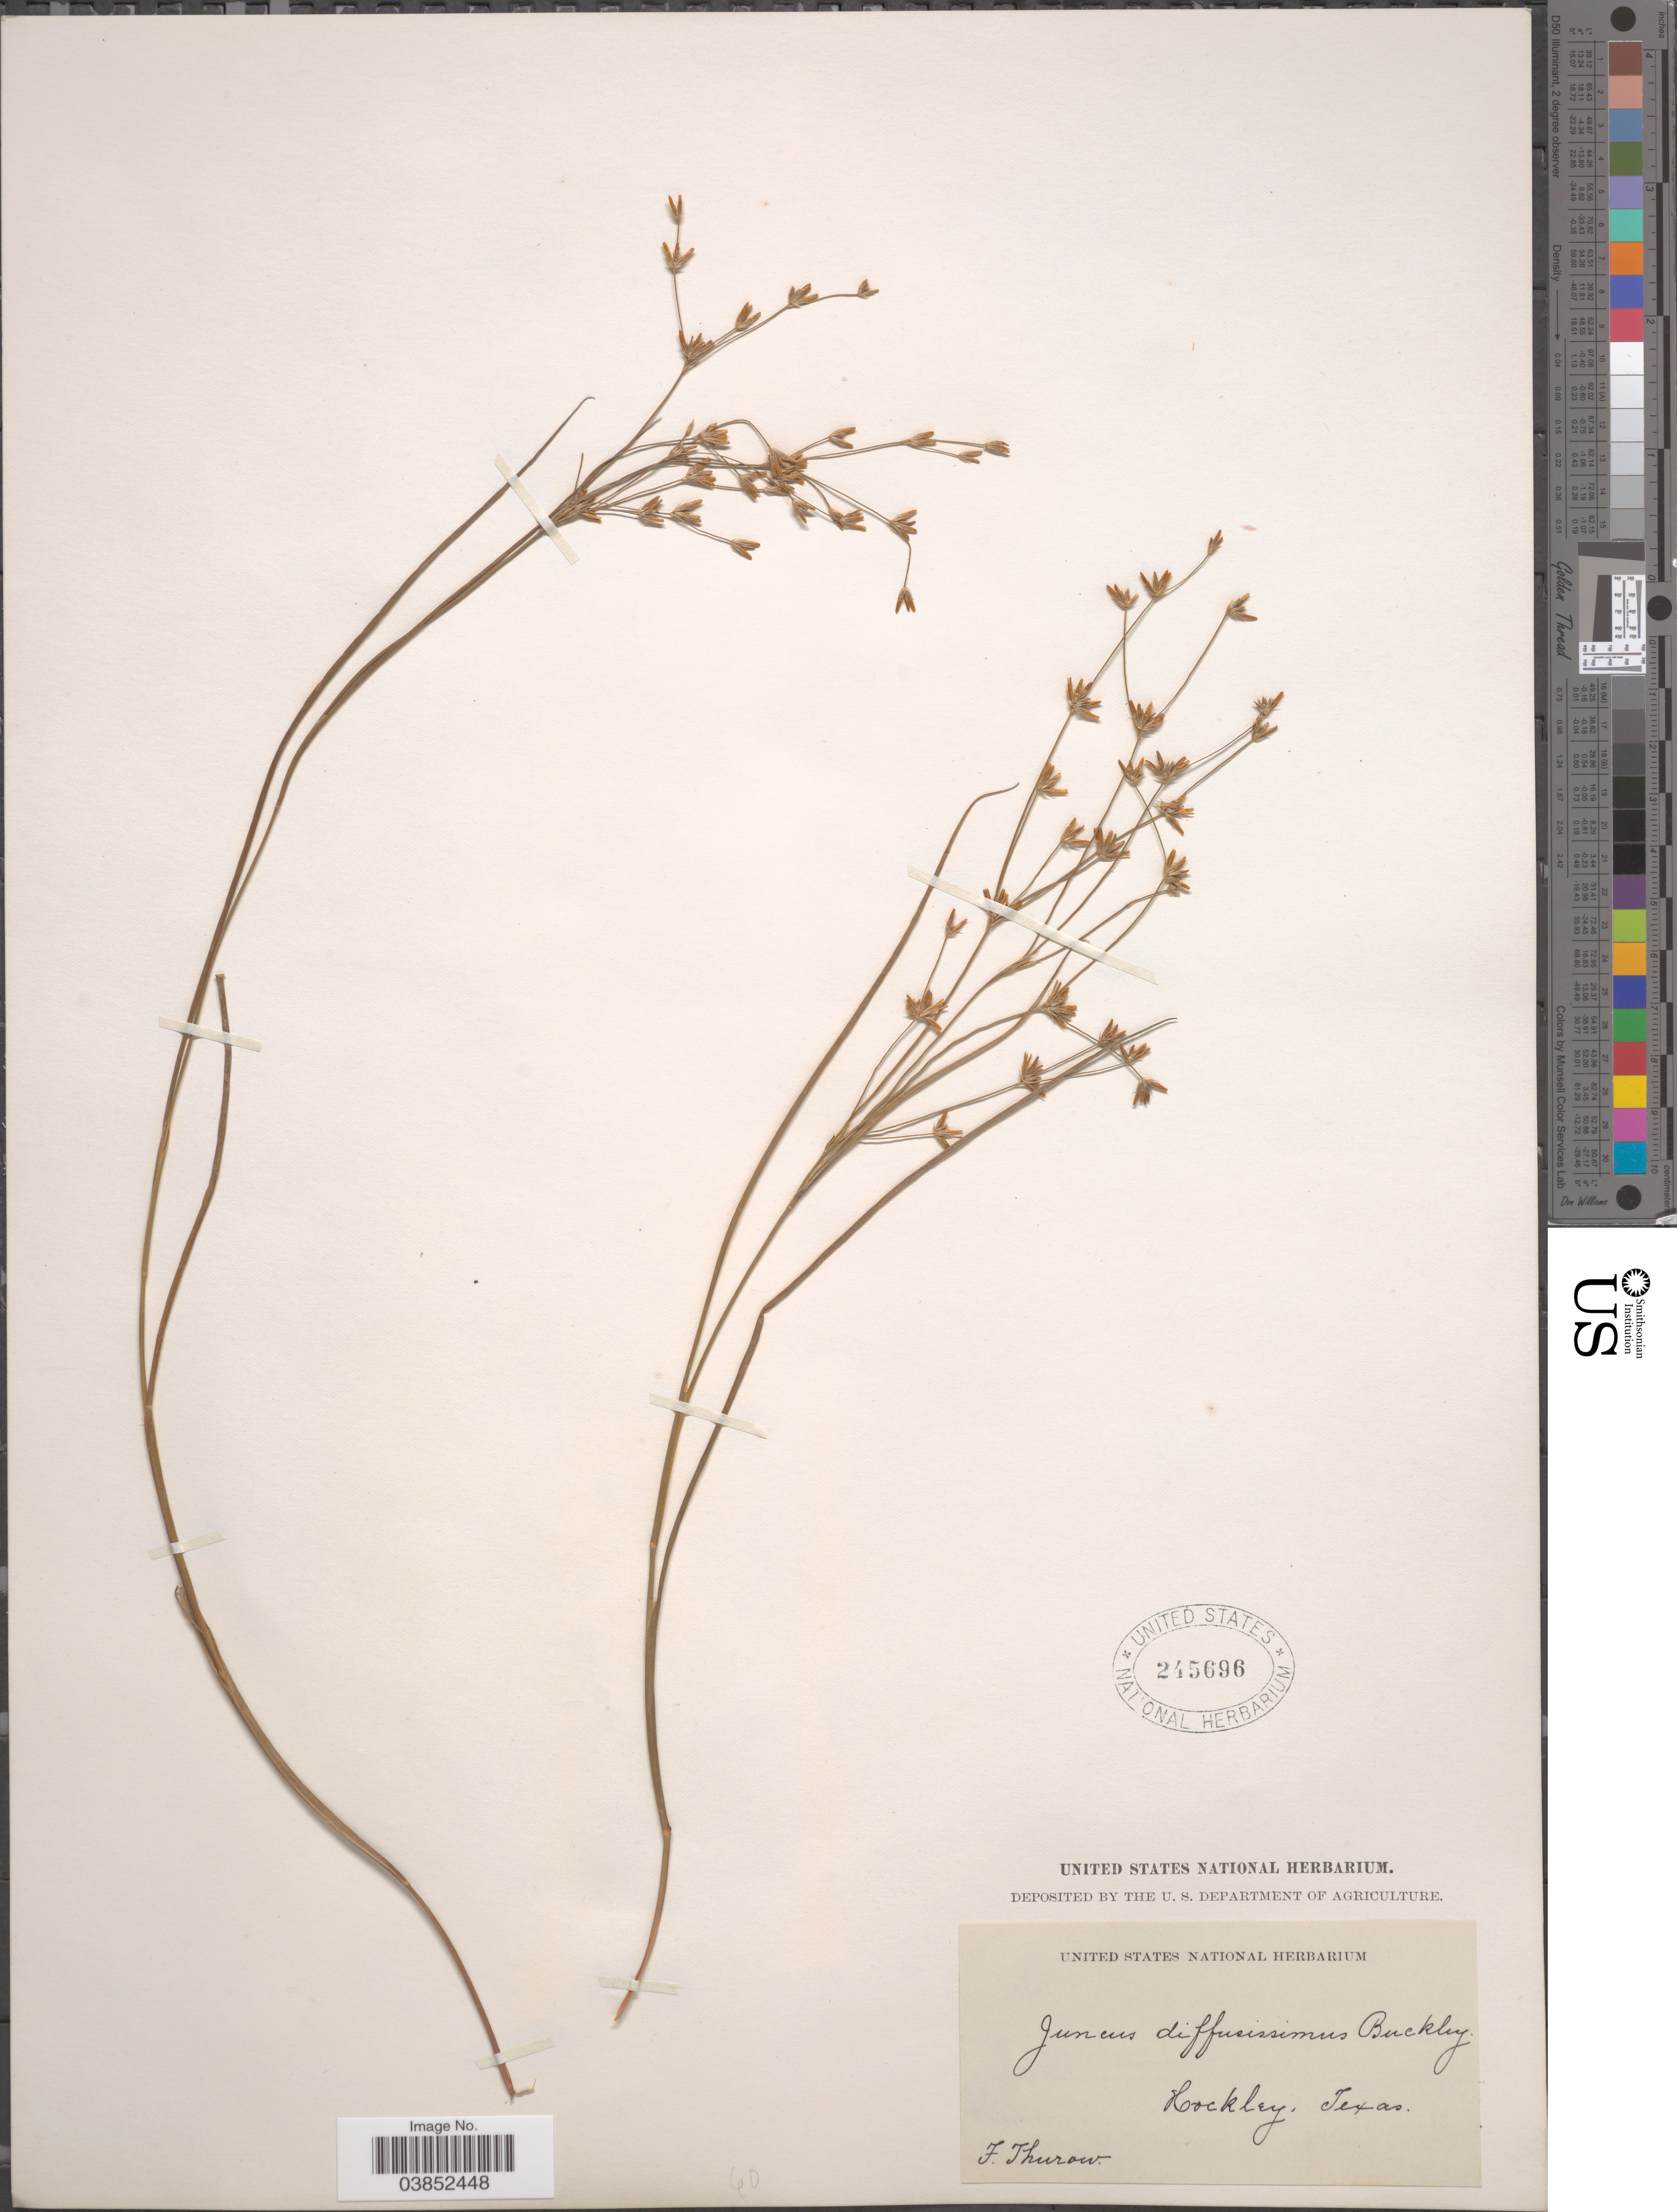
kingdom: Plantae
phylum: Tracheophyta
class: Liliopsida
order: Poales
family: Juncaceae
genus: Juncus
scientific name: Juncus diffusissimus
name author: Buckley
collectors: F. W. Thurow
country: United States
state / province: Texas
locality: Hockley.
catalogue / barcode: US 245696